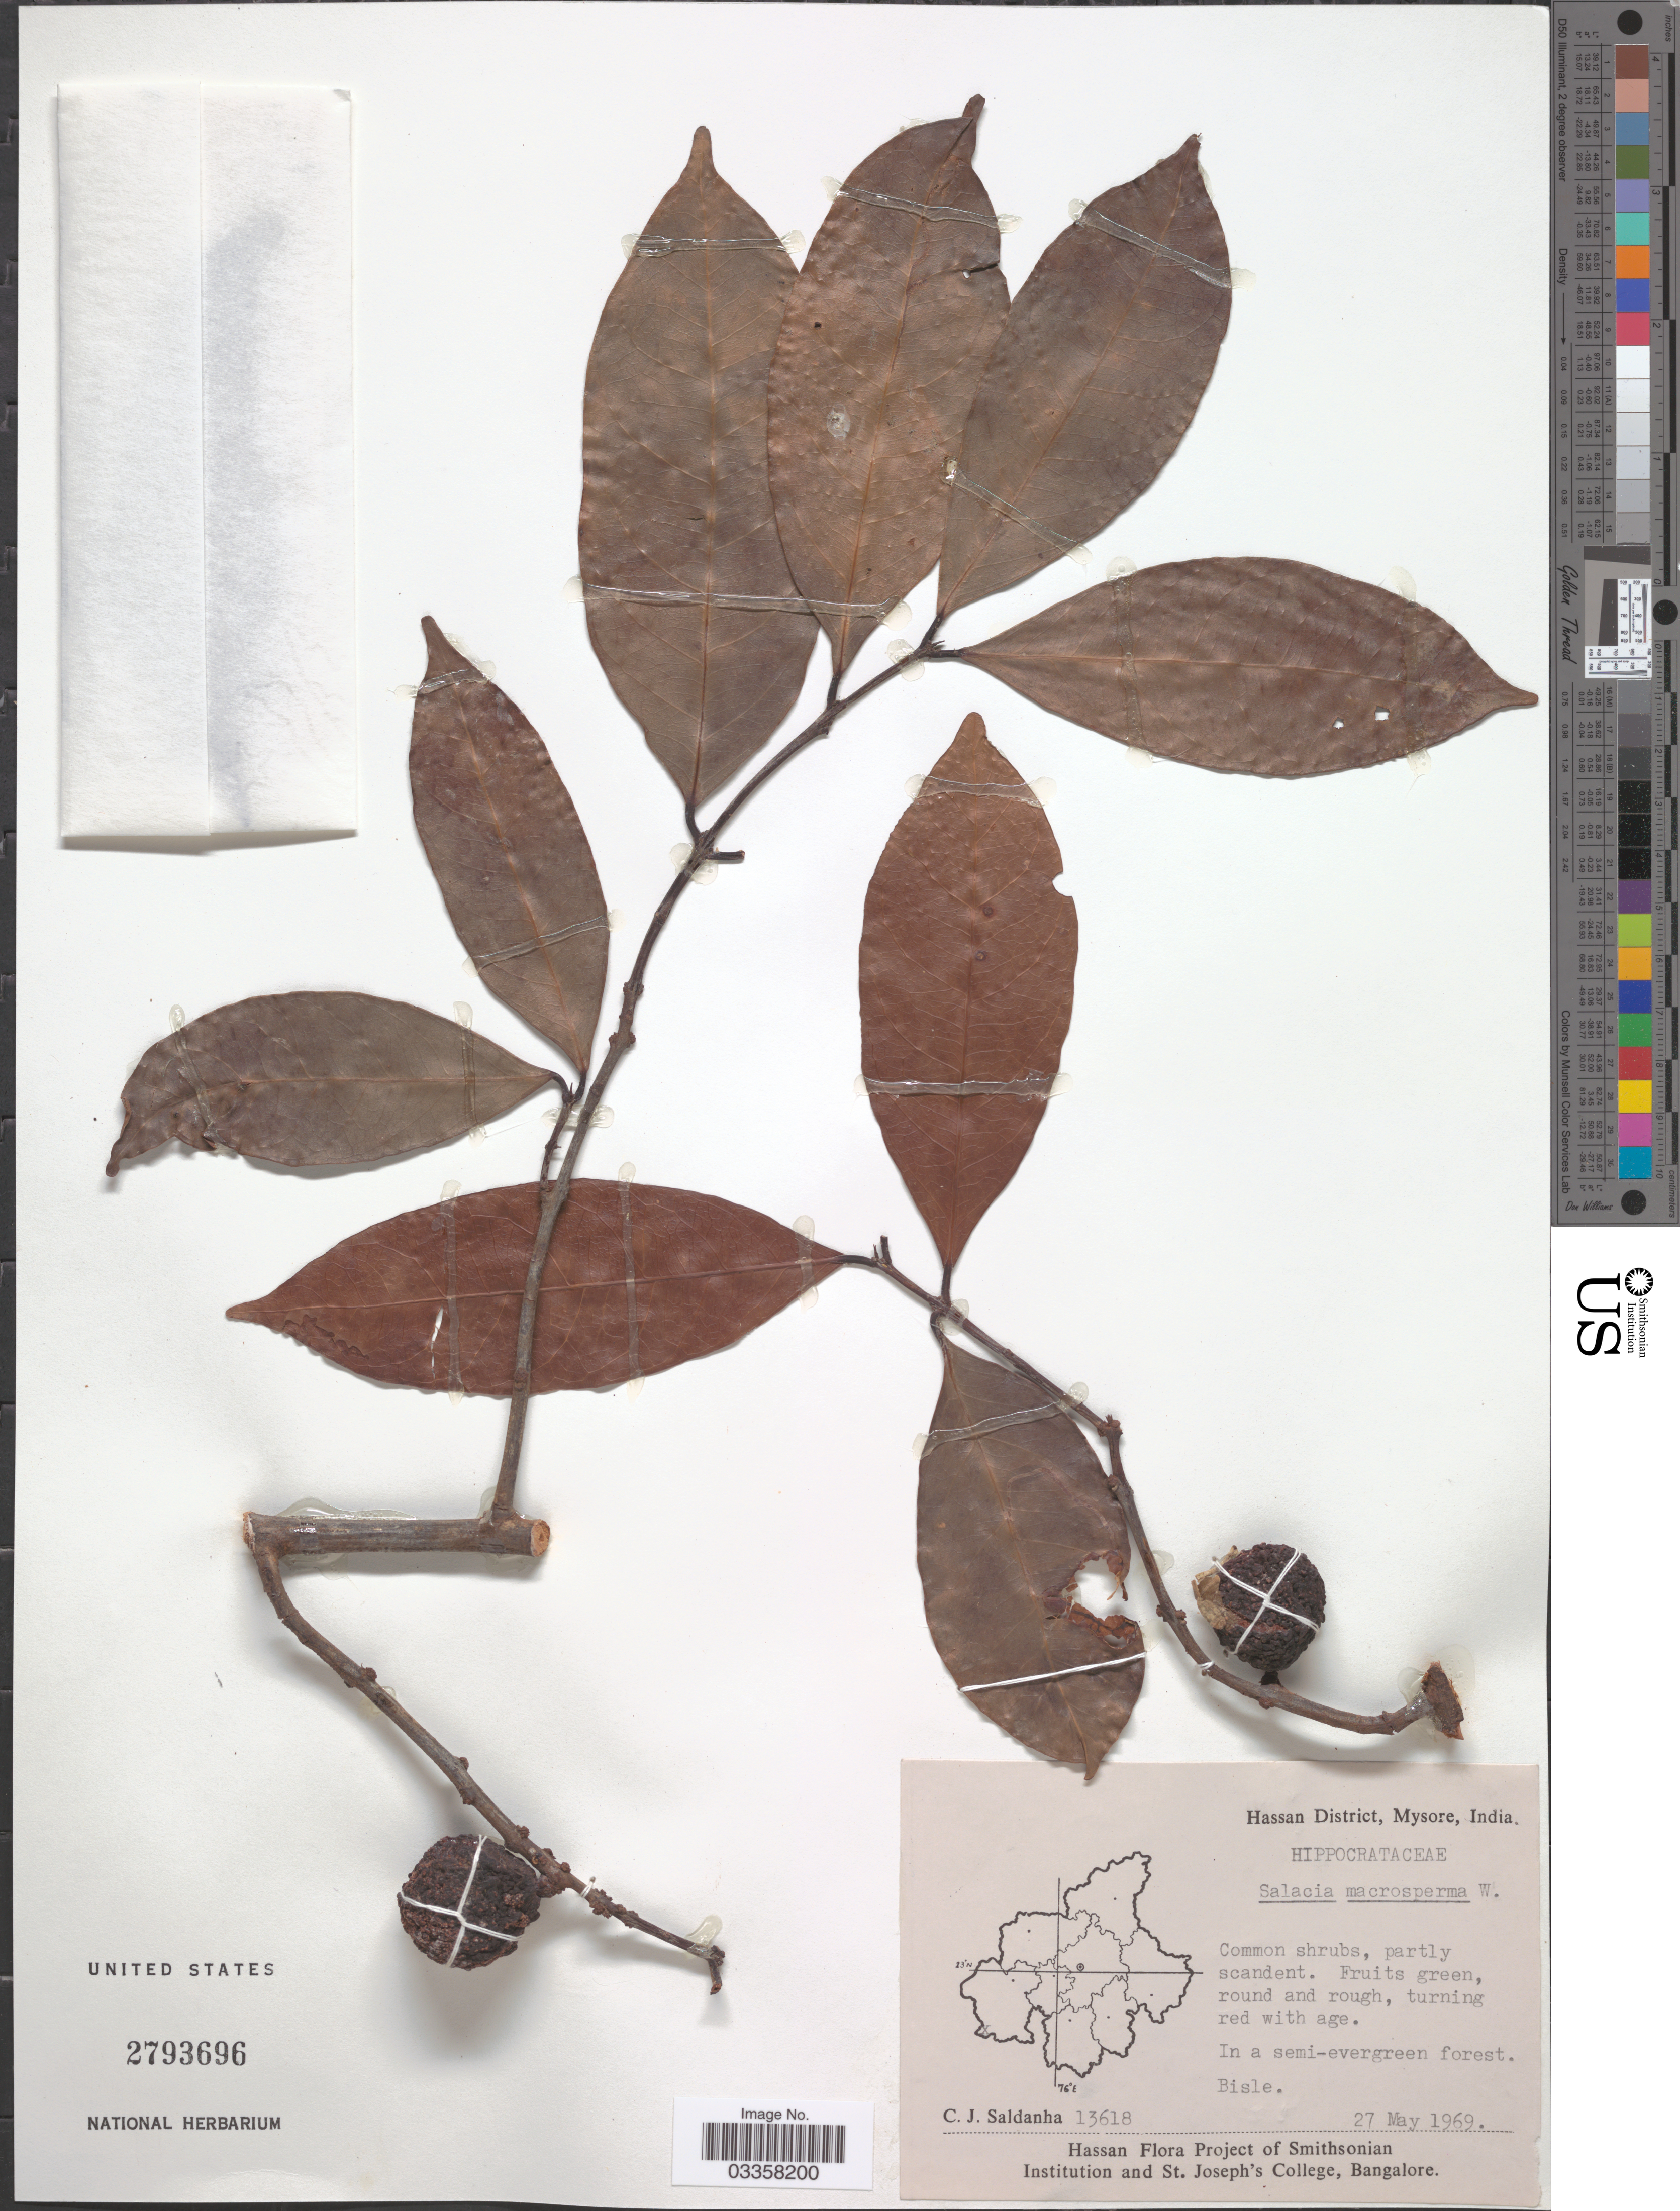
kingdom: Plantae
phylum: Tracheophyta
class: Magnoliopsida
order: Celastrales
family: Celastraceae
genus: Salacia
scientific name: Salacia macrosperma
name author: Wight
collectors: C. J. Saldanha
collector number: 13618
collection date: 1969-05-27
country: India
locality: Hassan District, Mysore, Bisle.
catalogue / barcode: US 2793696